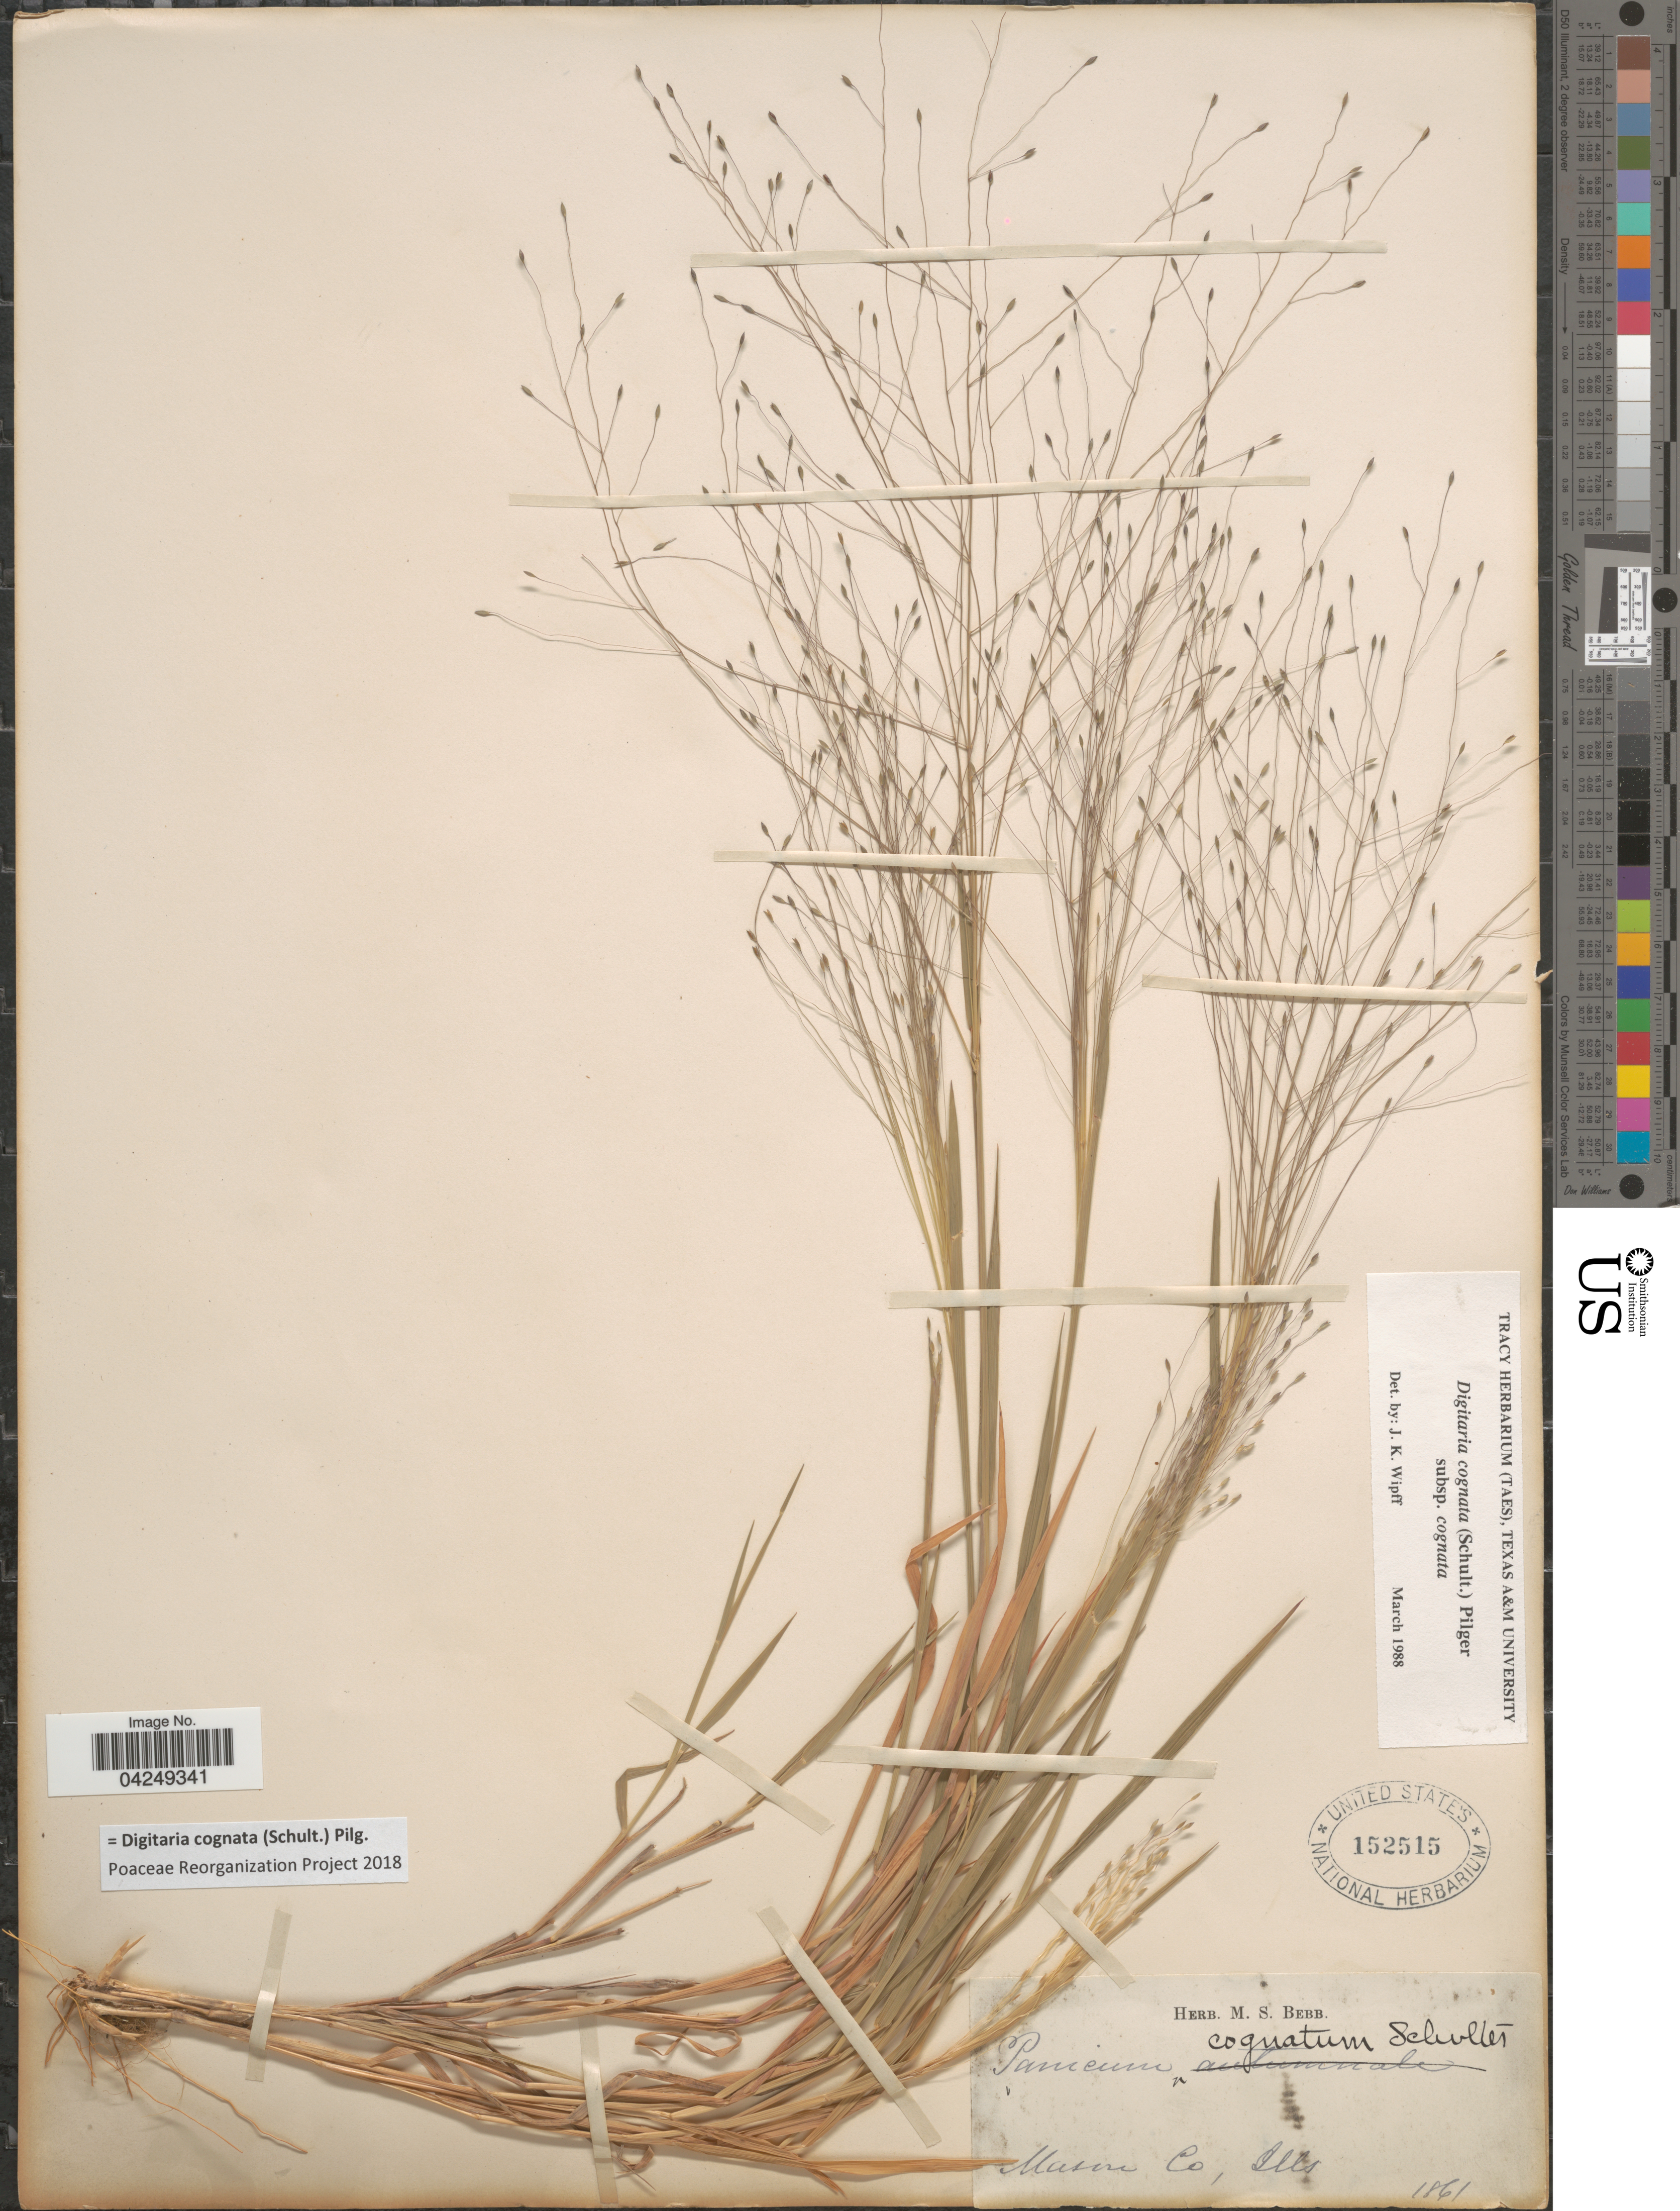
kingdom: Plantae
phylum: Tracheophyta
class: Liliopsida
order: Poales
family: Poaceae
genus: Digitaria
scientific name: Digitaria cognata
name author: (Scult.) Pilg.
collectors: ex Herb. M. S. Bebb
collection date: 1861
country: United States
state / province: Illinois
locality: Mason Co.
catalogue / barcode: US 152515